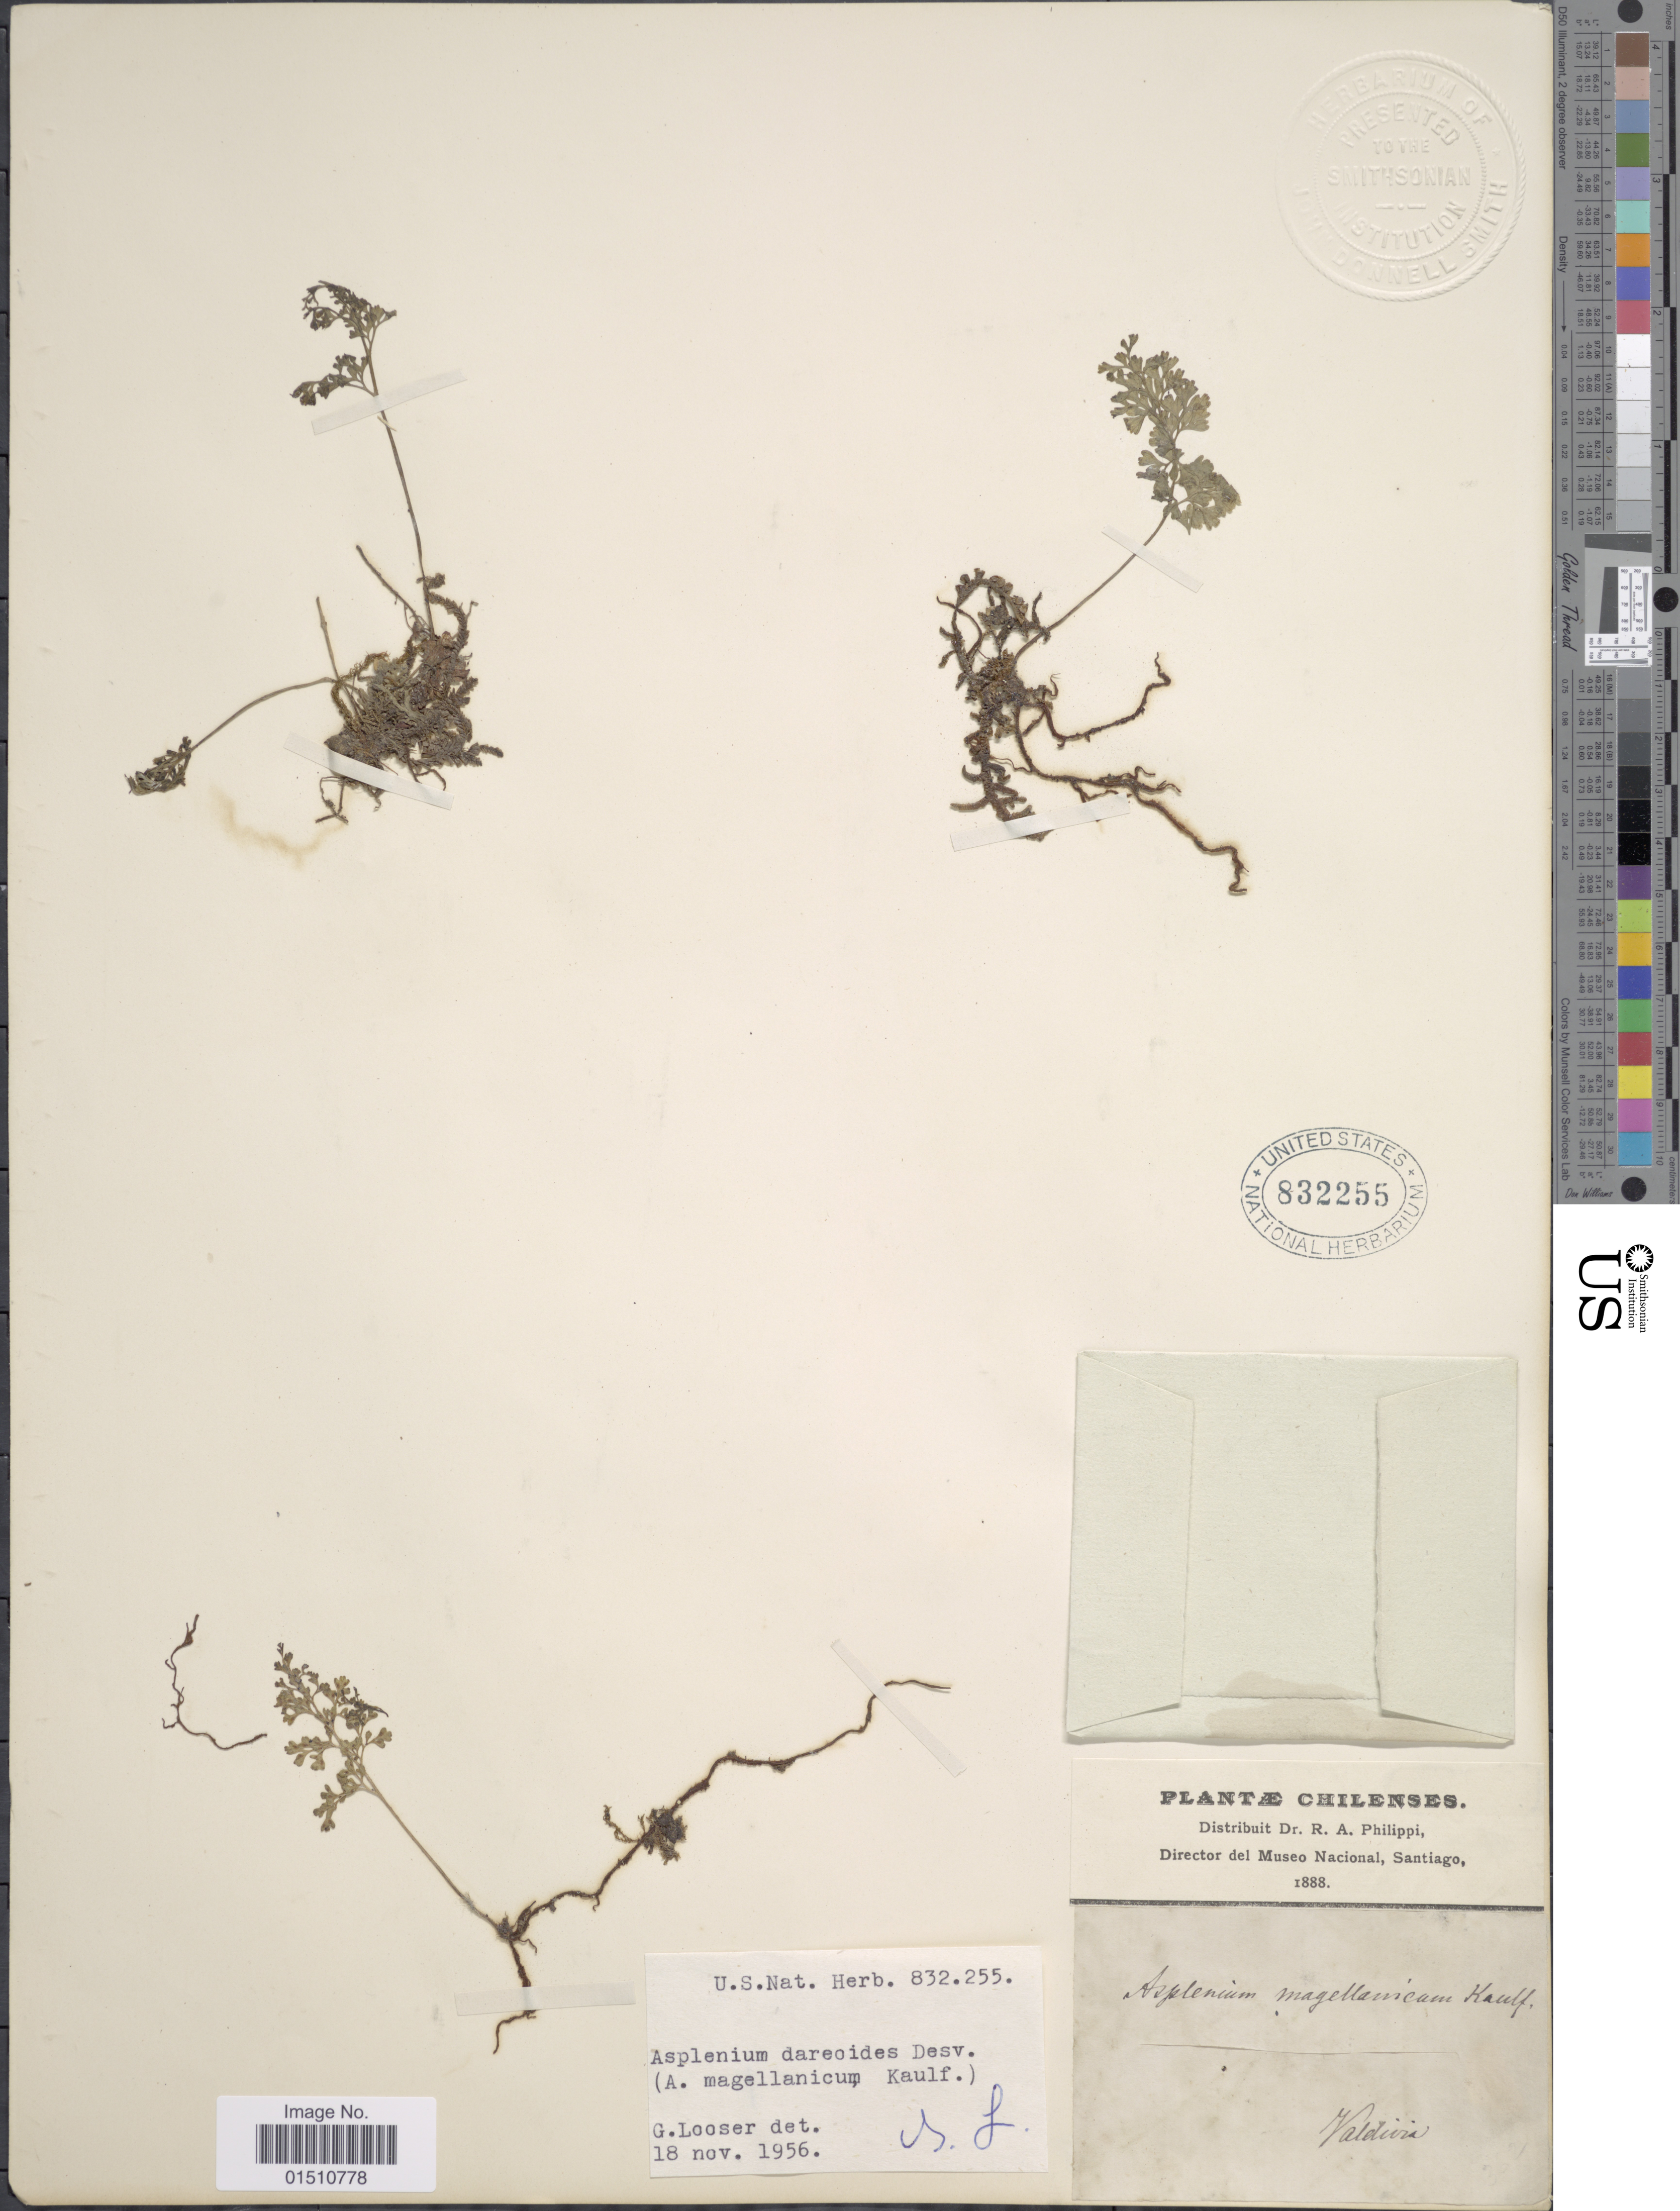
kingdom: Plantae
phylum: Tracheophyta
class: Polypodiopsida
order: Polypodiales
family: Aspleniaceae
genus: Asplenium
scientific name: Asplenium dareoides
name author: Desv.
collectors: R. A. Philippi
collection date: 1888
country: Chile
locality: Chilenses, Valdivia.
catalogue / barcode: US 832255